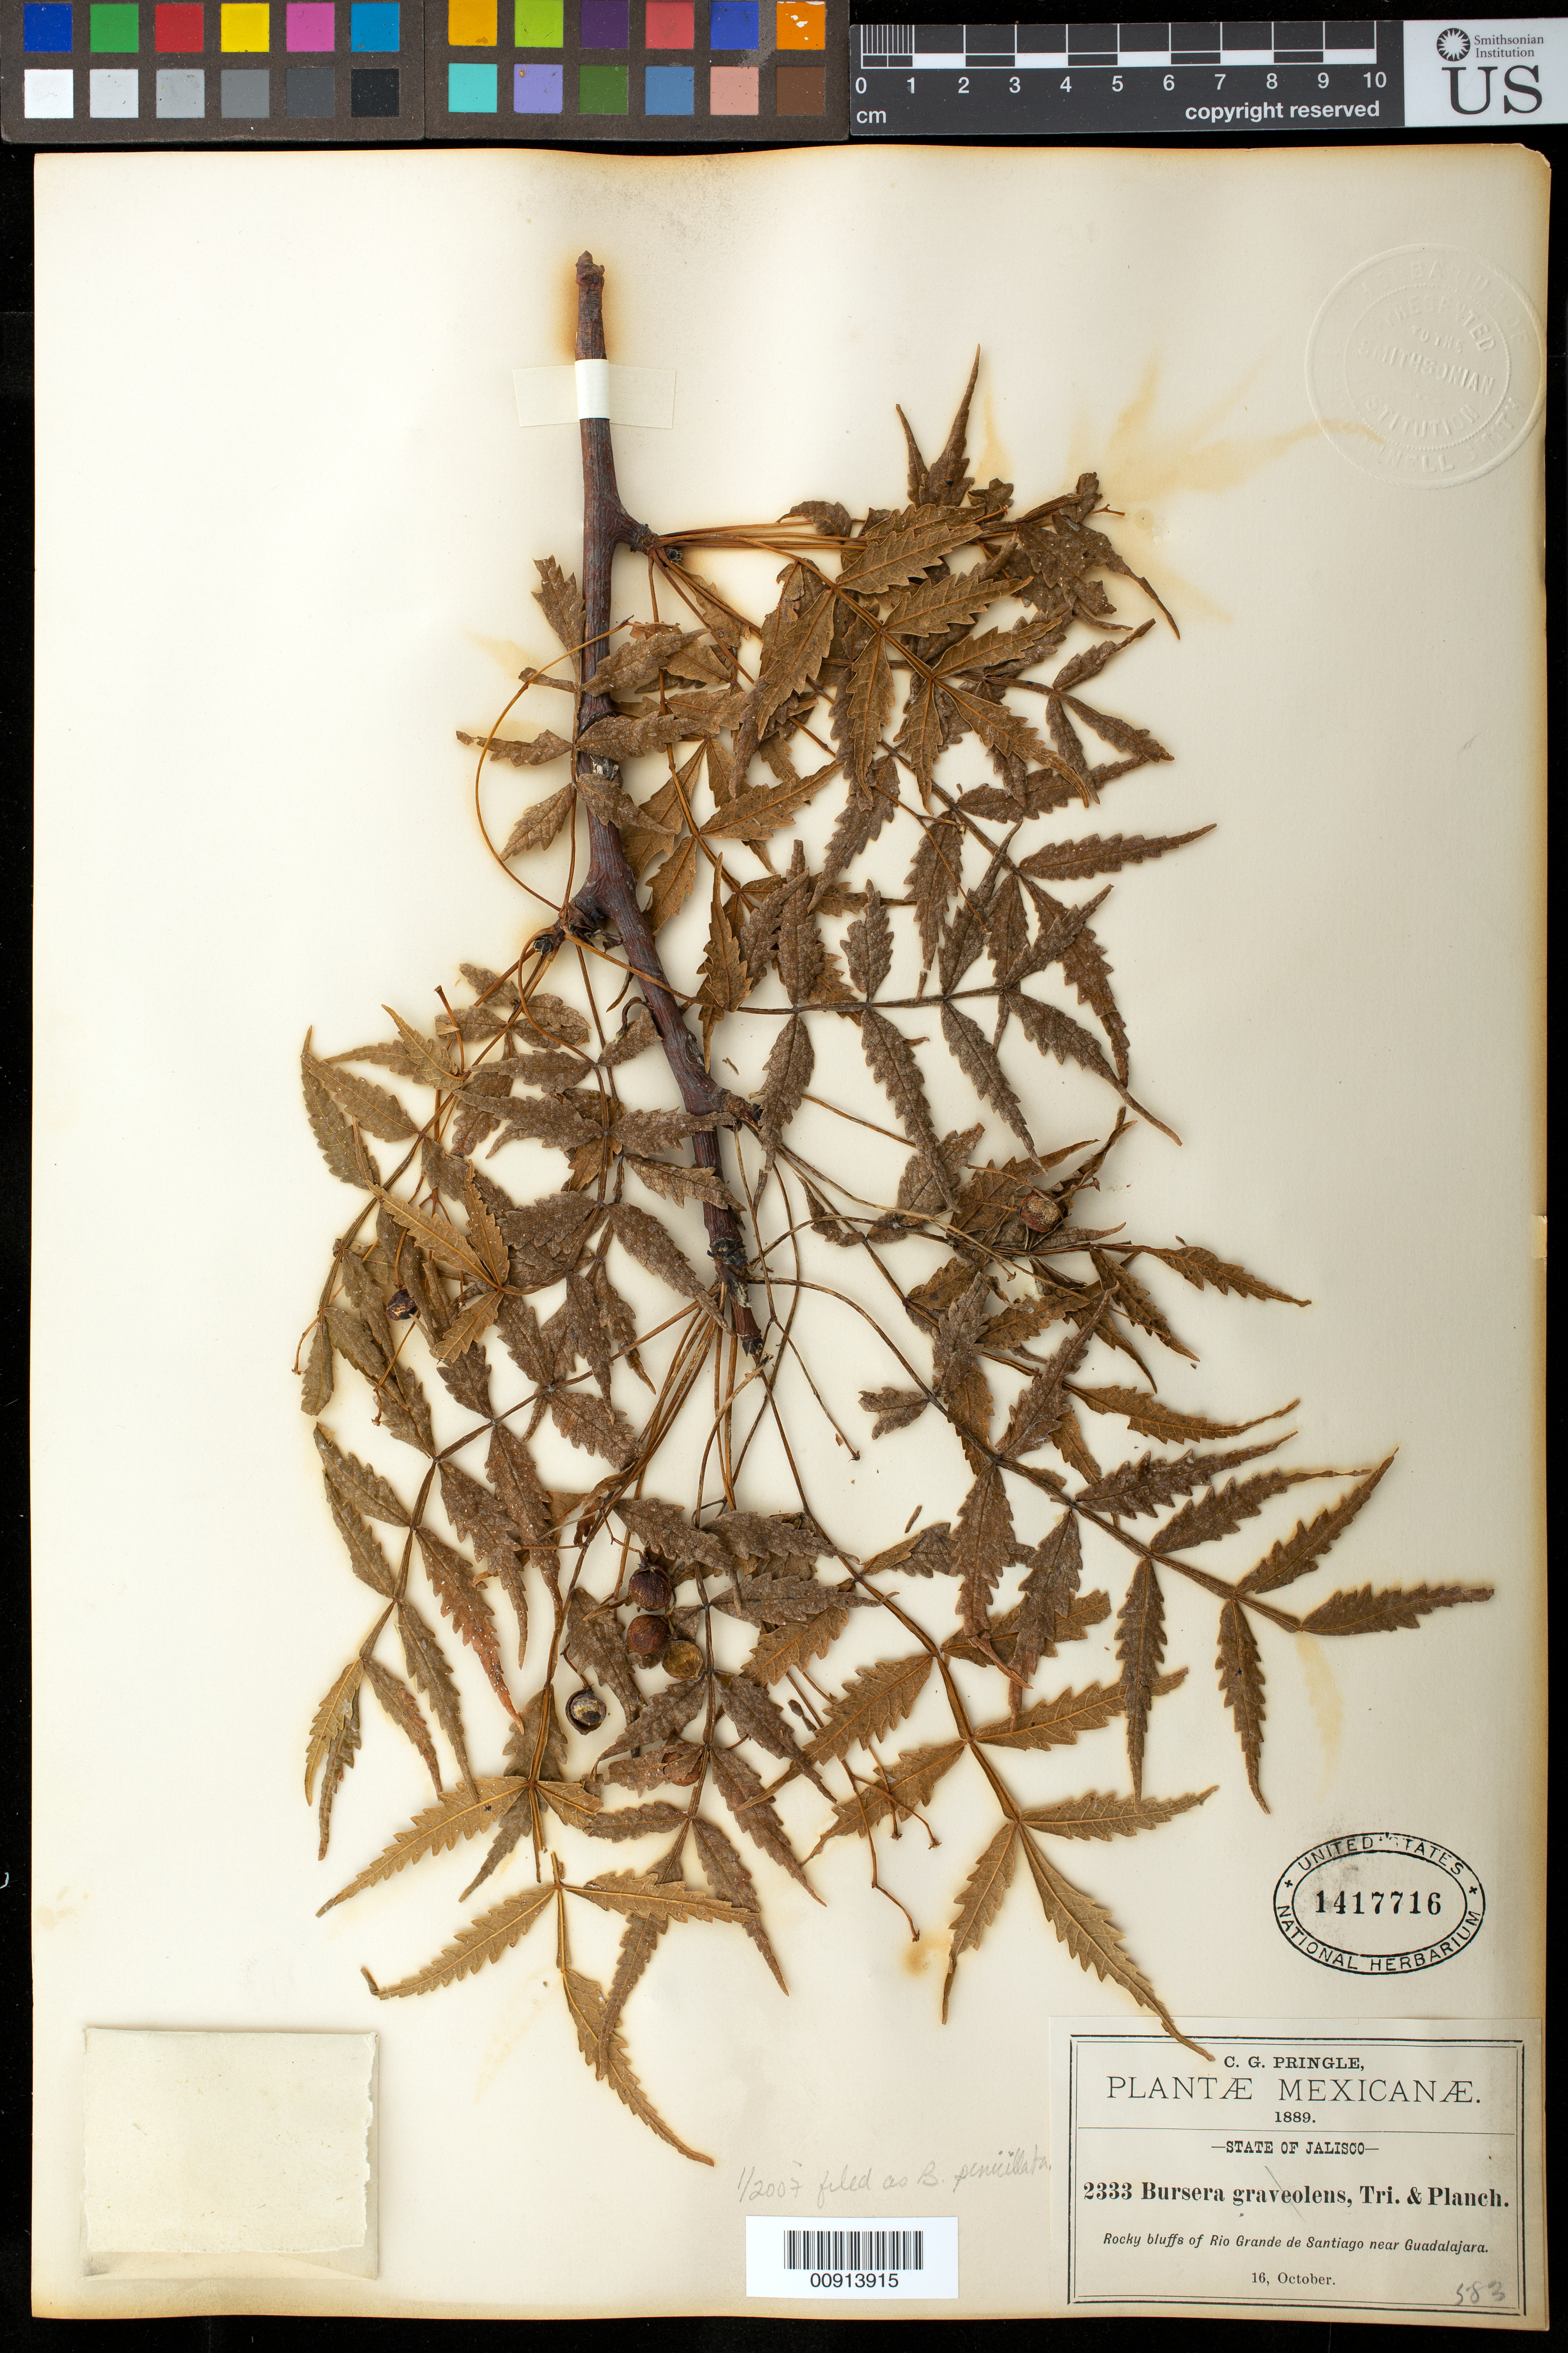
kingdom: Plantae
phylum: Tracheophyta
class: Magnoliopsida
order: Sapindales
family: Burseraceae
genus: Bursera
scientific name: Bursera penicillata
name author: (DC.) Engl.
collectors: C. G. Pringle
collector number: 2333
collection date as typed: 16 Oct 1889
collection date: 1889-10-16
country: Mexico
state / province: Jalisco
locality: Río Grande de Santiago near Guadalajara, Jalisco.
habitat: Rocky bluffs of Río.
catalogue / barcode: US 1417716